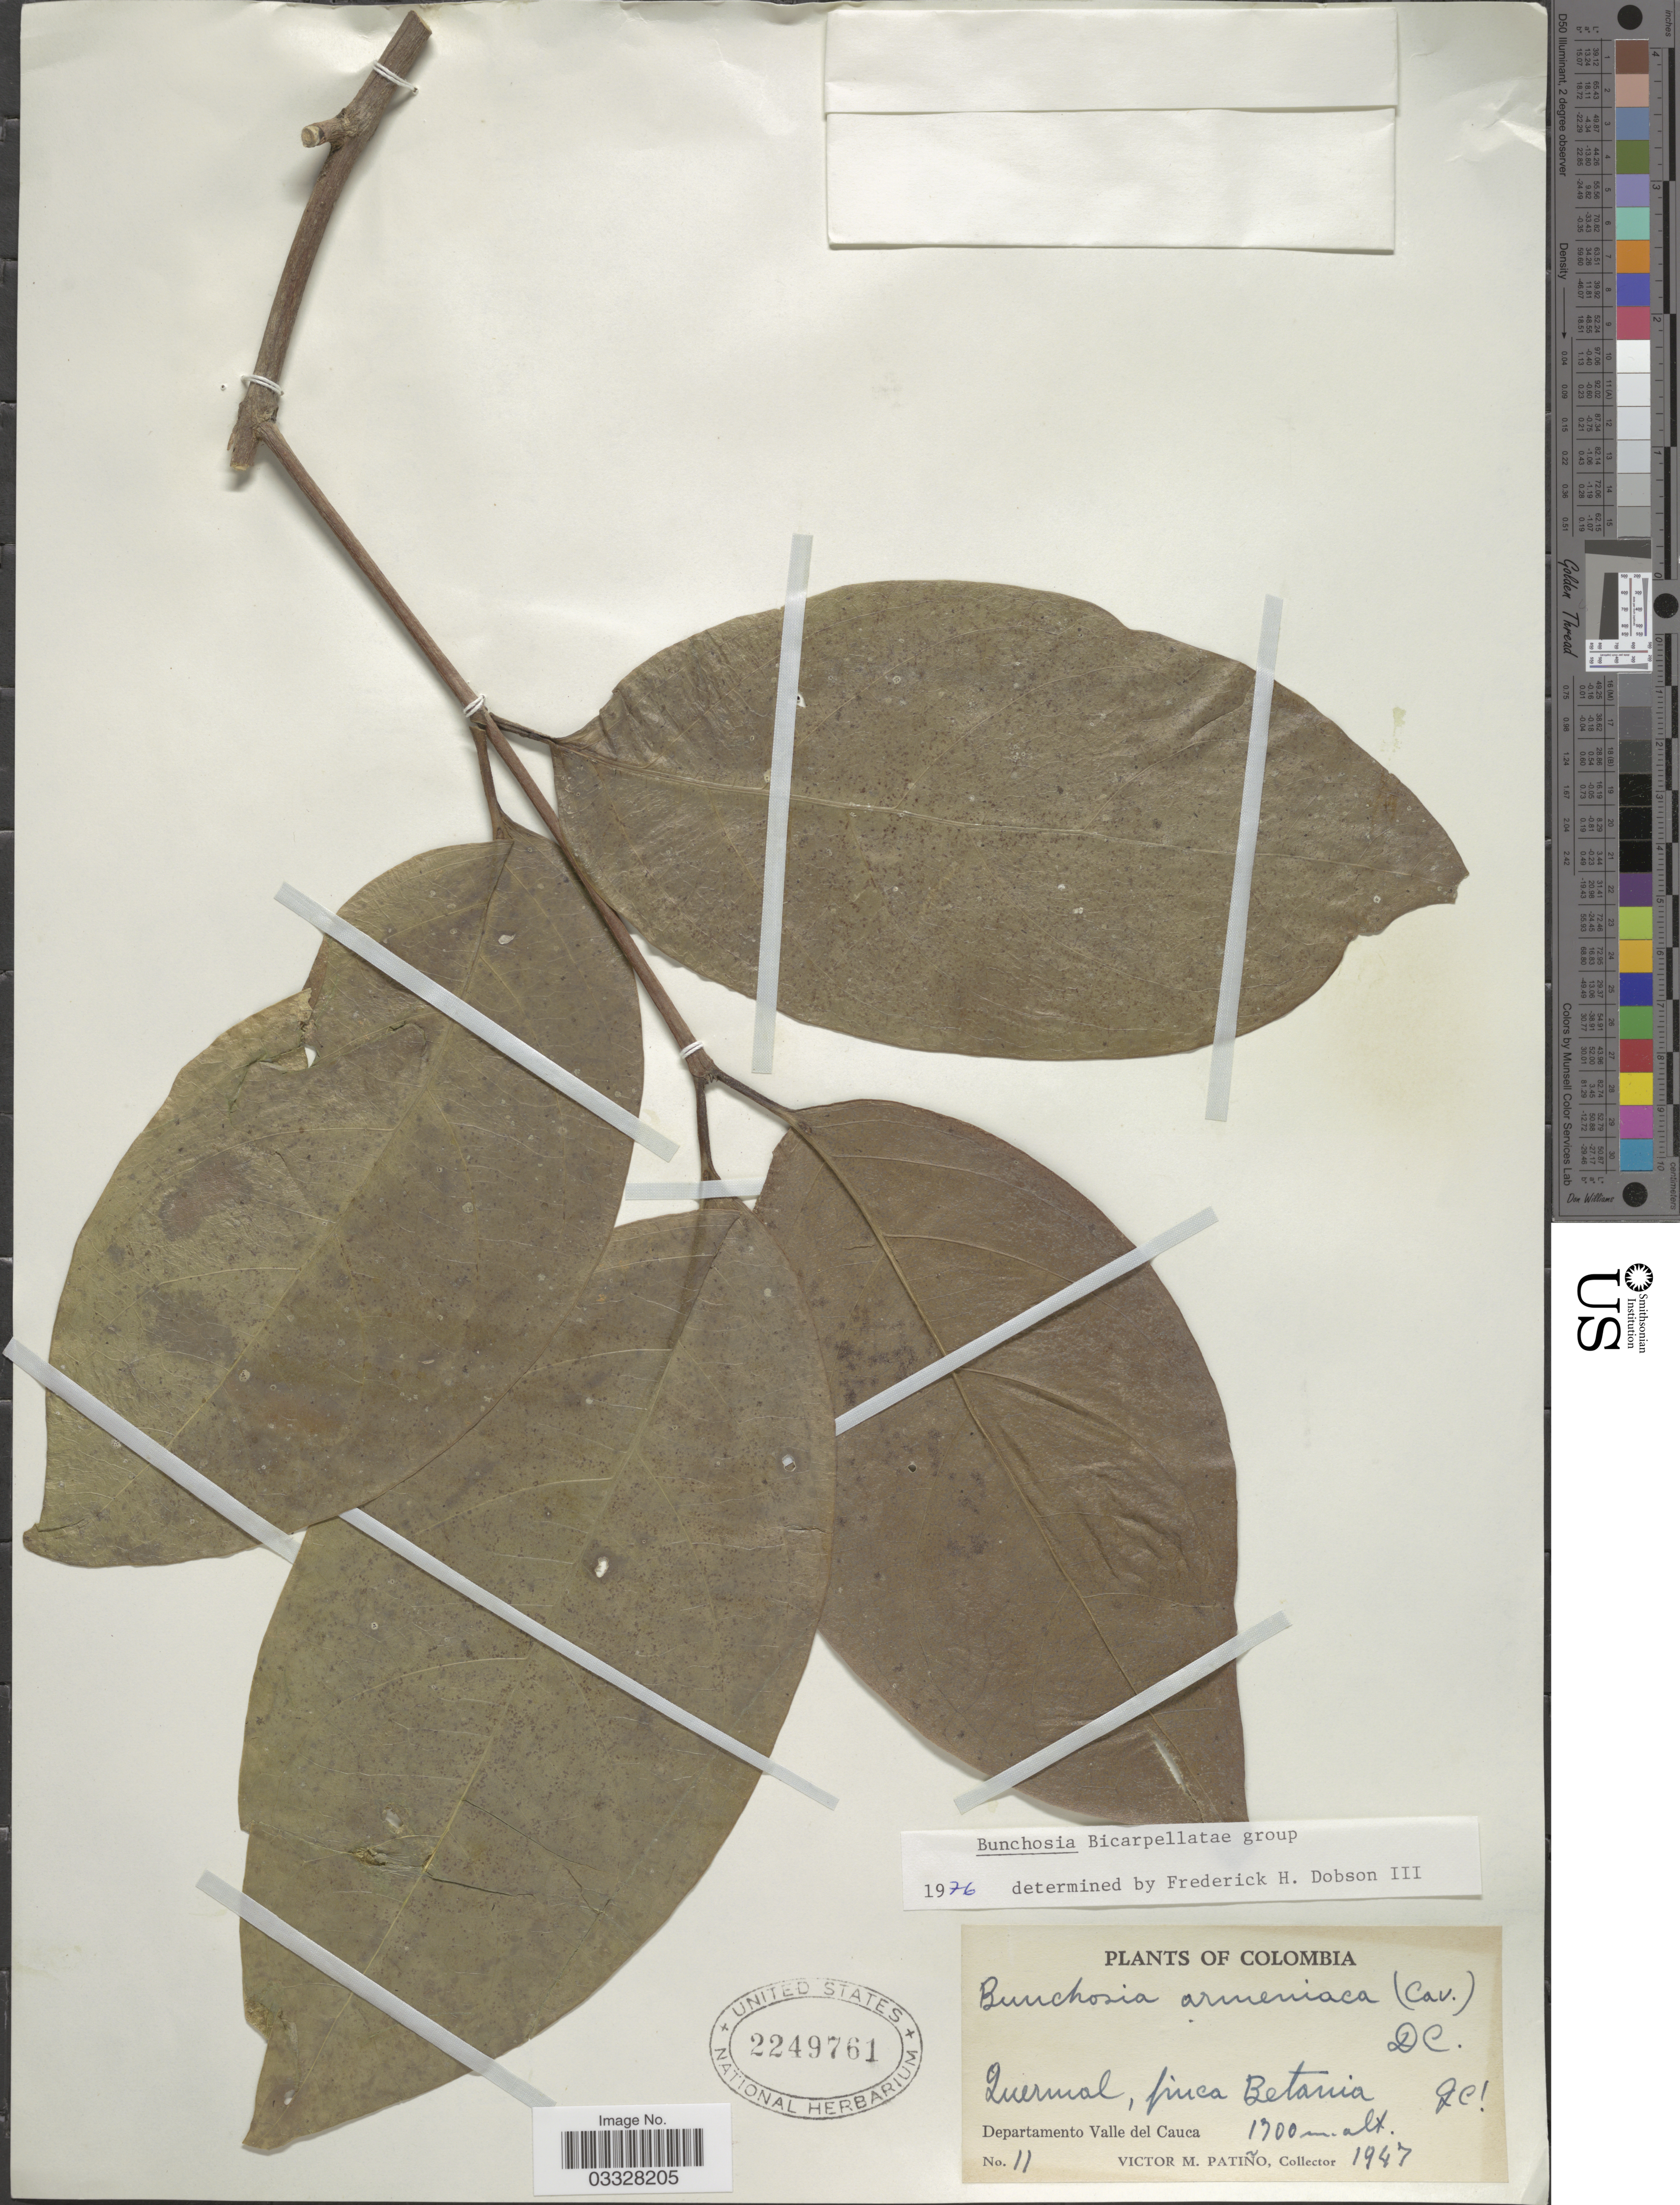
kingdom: Plantae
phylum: Tracheophyta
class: Magnoliopsida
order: Malpighiales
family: Malpighiaceae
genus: Bunchosia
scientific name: Bunchosia armeniaca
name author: (Cav.) DC.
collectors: V. M. Patiño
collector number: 11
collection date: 1947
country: Colombia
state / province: Valle del Cauca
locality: Queremal, finca Betania. Departamento Valle del Cauca.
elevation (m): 1700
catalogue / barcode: US 2249761